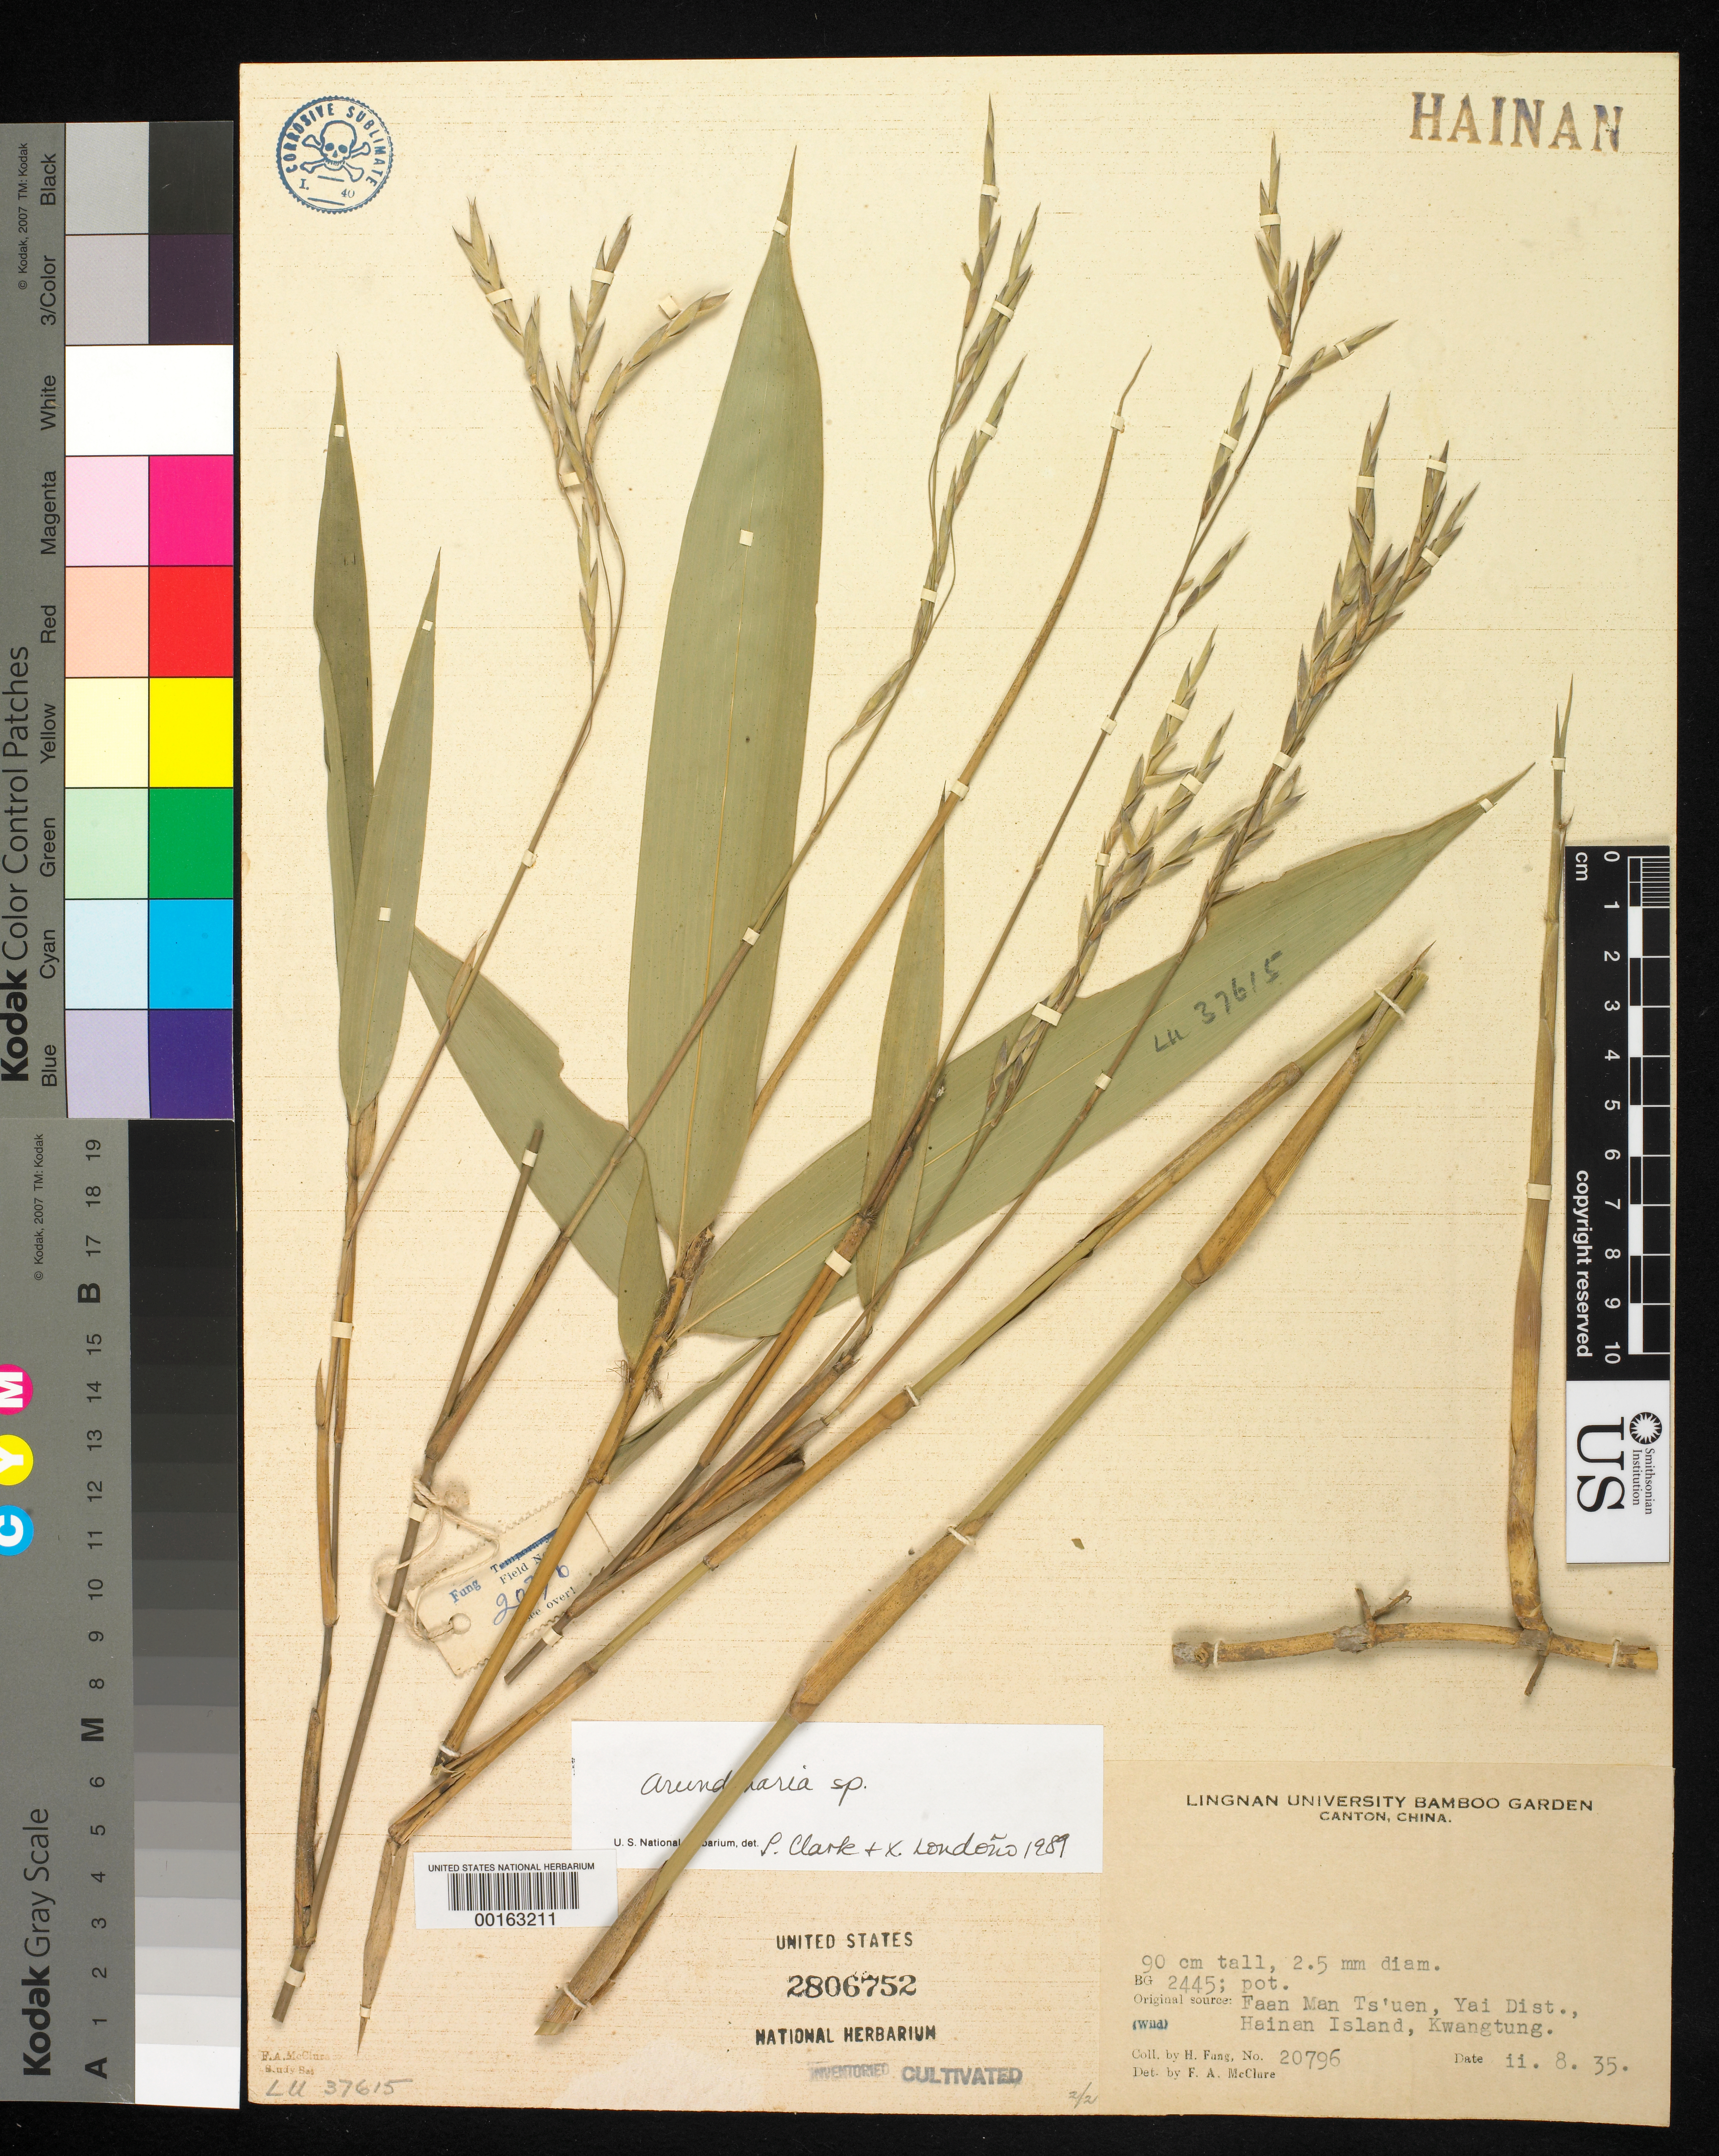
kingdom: Plantae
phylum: Tracheophyta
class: Liliopsida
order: Poales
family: Poaceae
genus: Arundinaria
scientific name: Arundinaria sp.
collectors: H. L. Fung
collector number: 20796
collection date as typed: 08 Feb 1935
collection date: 1935-02-08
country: China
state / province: Guangdong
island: Honam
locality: Lingnan univ. bg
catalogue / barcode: US 2806752